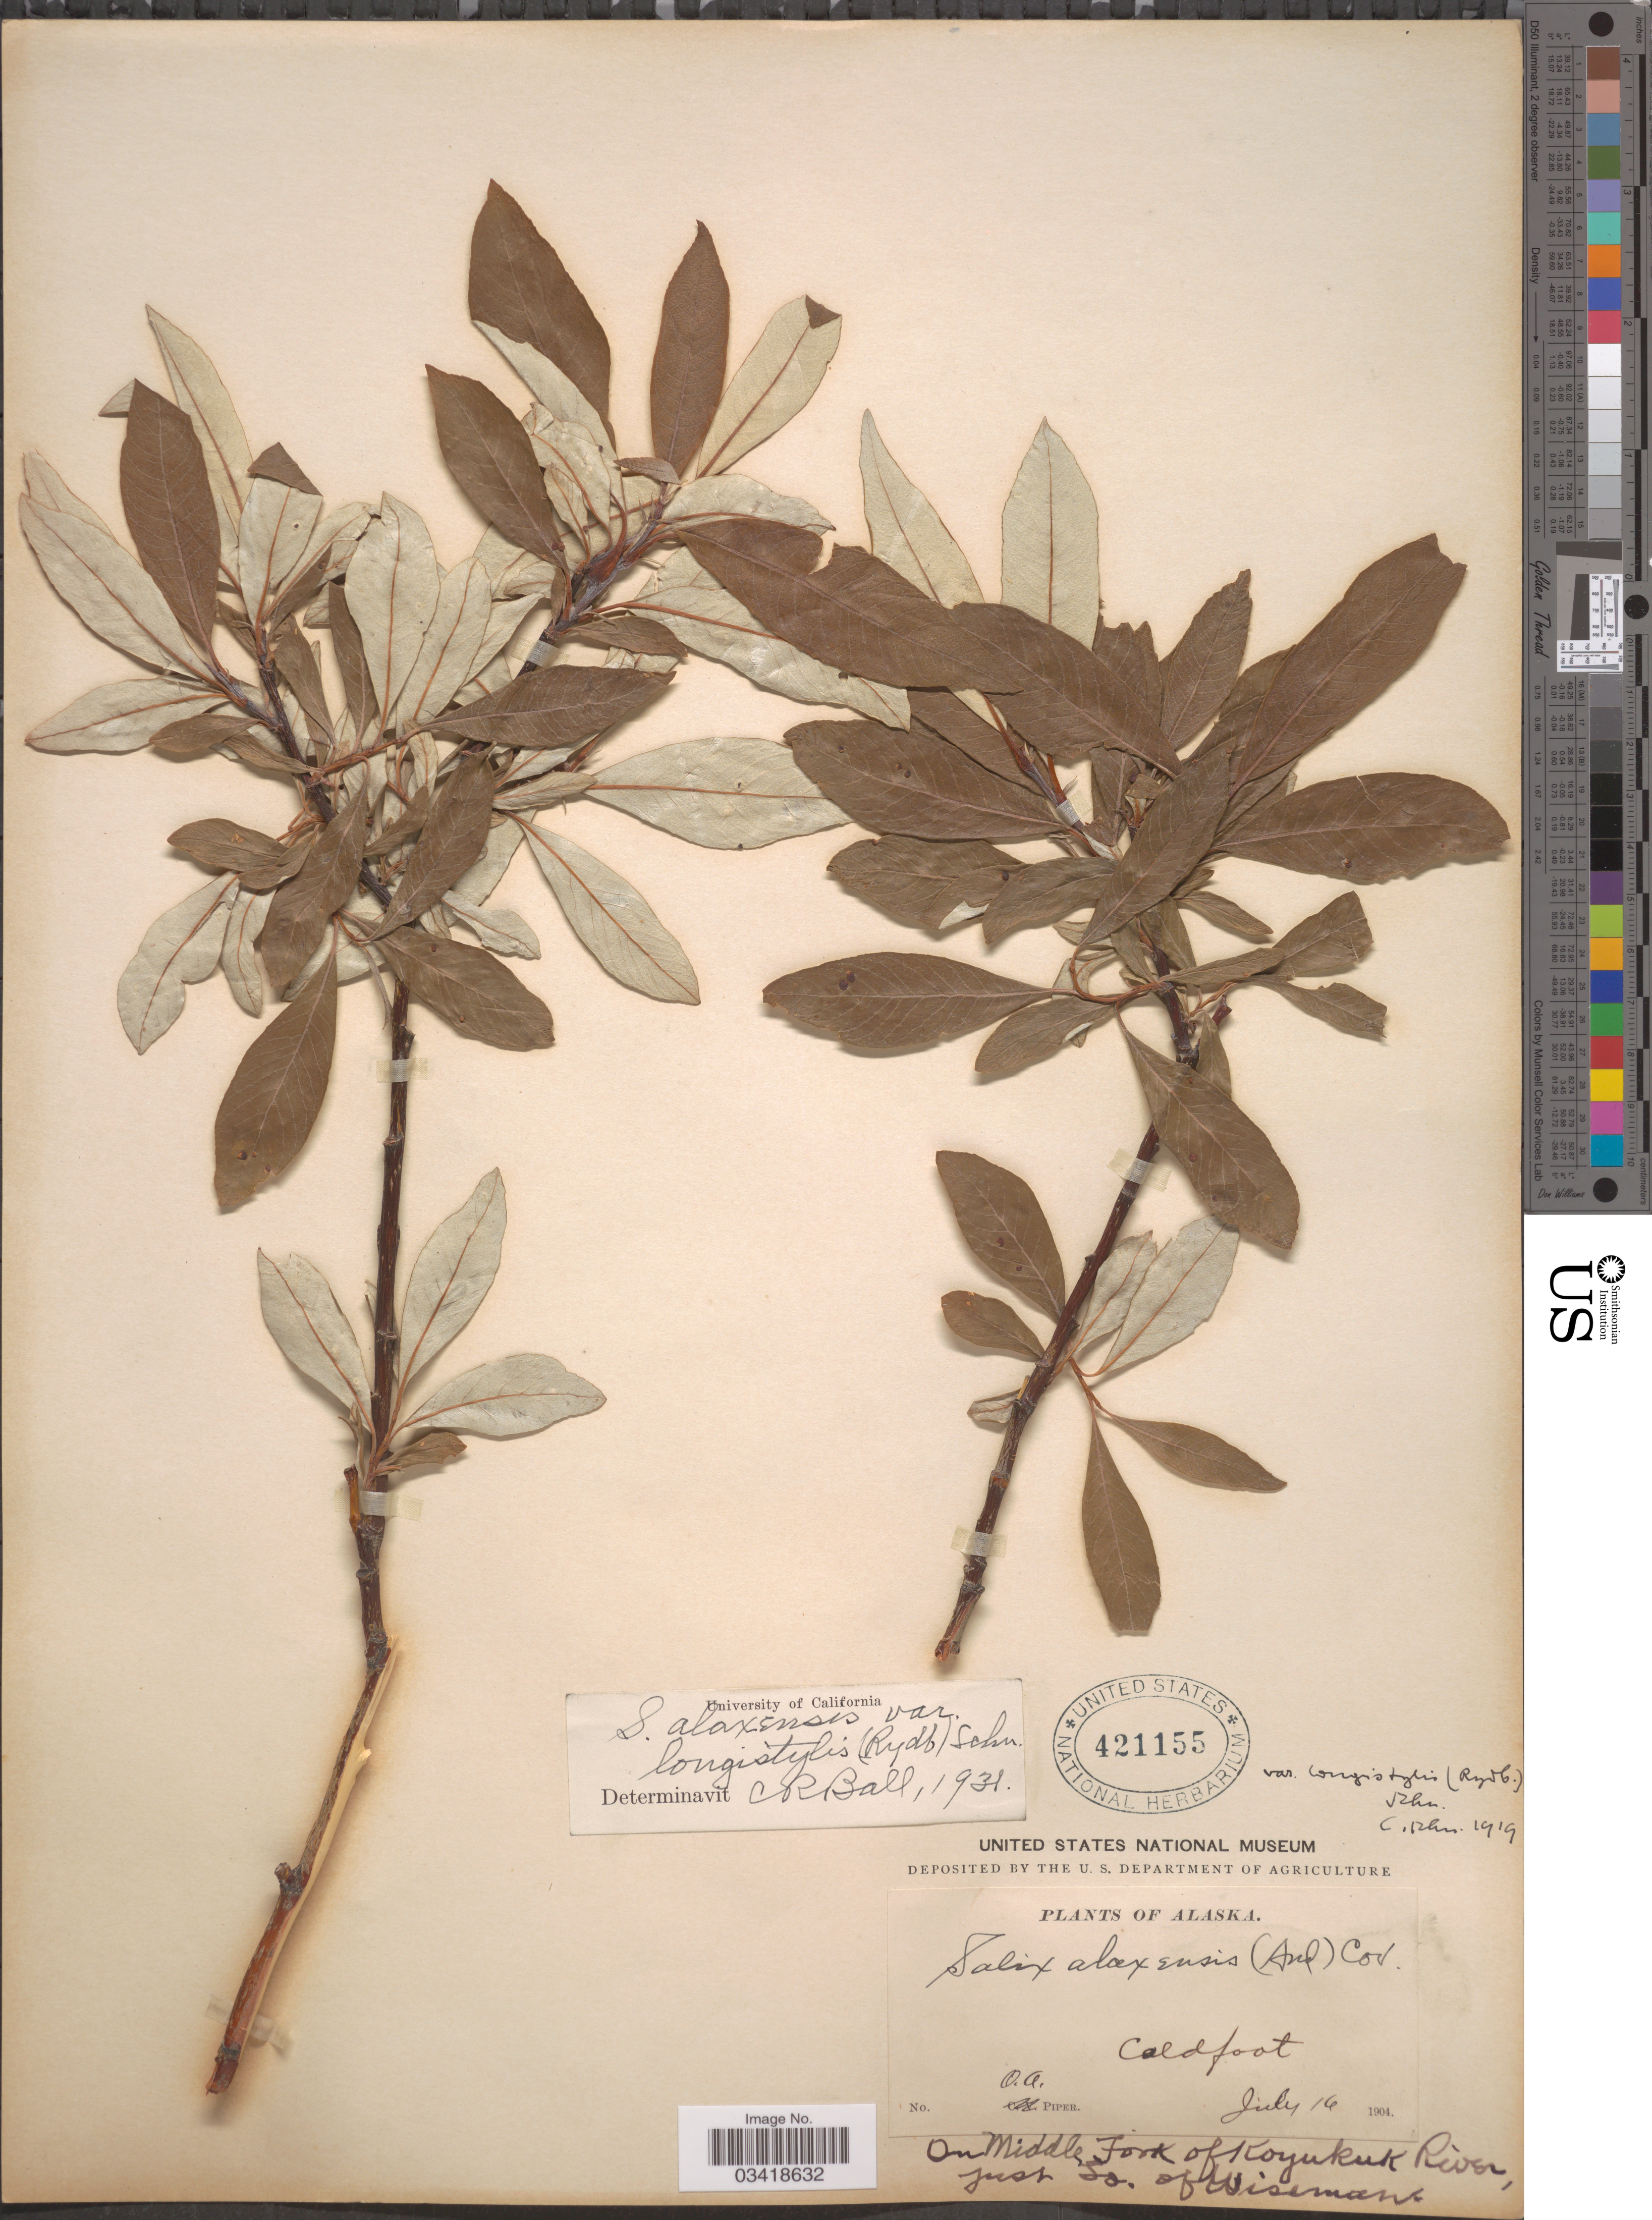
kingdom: Plantae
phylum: Tracheophyta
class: Magnoliopsida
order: Malpighiales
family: Salicaceae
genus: Salix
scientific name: Salix alaxensis var. longistylis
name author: (Rydb.) C.K. Schneid.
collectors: O. Piper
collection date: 1904-07-16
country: United States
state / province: Alaska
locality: Coldfoot. On Middle Fork of Koyukut River, just So. of Wiseman.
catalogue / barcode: US 421155